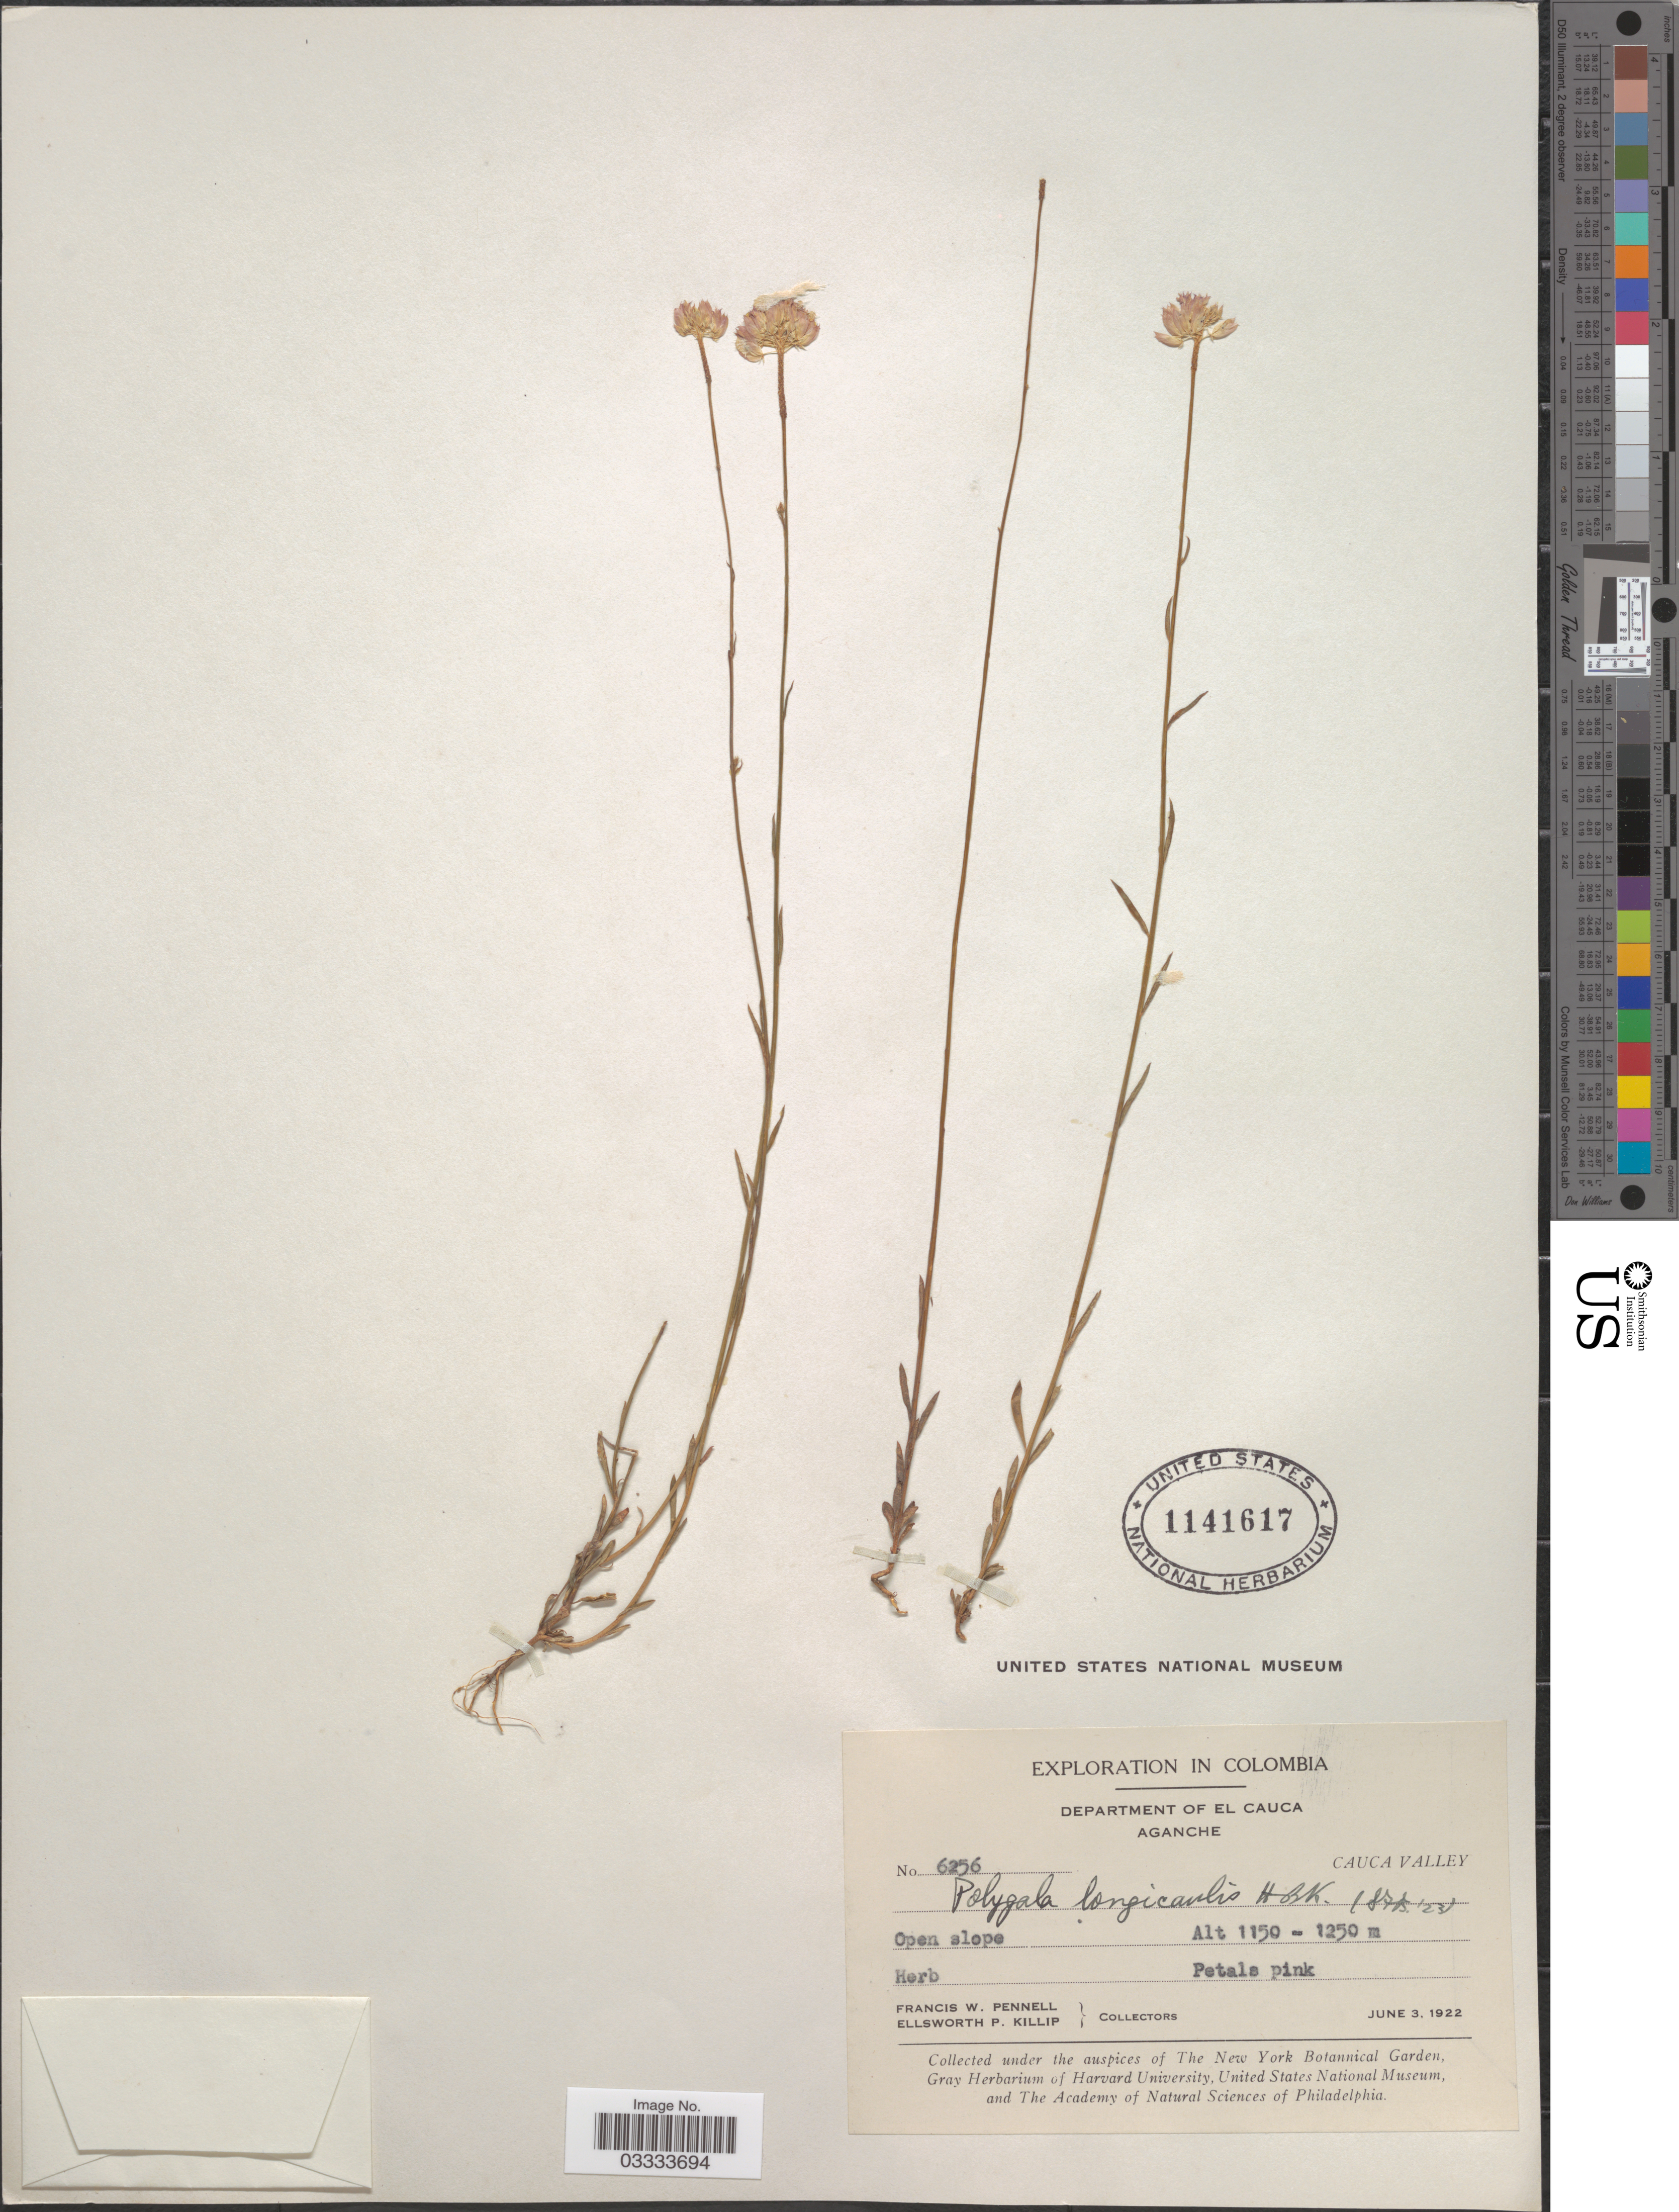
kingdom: Plantae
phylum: Tracheophyta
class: Magnoliopsida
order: Fabales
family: Polygalaceae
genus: Polygala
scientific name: Polygala longicaulis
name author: Kunth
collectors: F. W. Pennell & E. P. Killip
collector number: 6256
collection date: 1922-06-03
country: Colombia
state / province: Cauca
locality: Department of El Cauca. Aganche. Cauca Valley.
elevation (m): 1150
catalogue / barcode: US 1141617